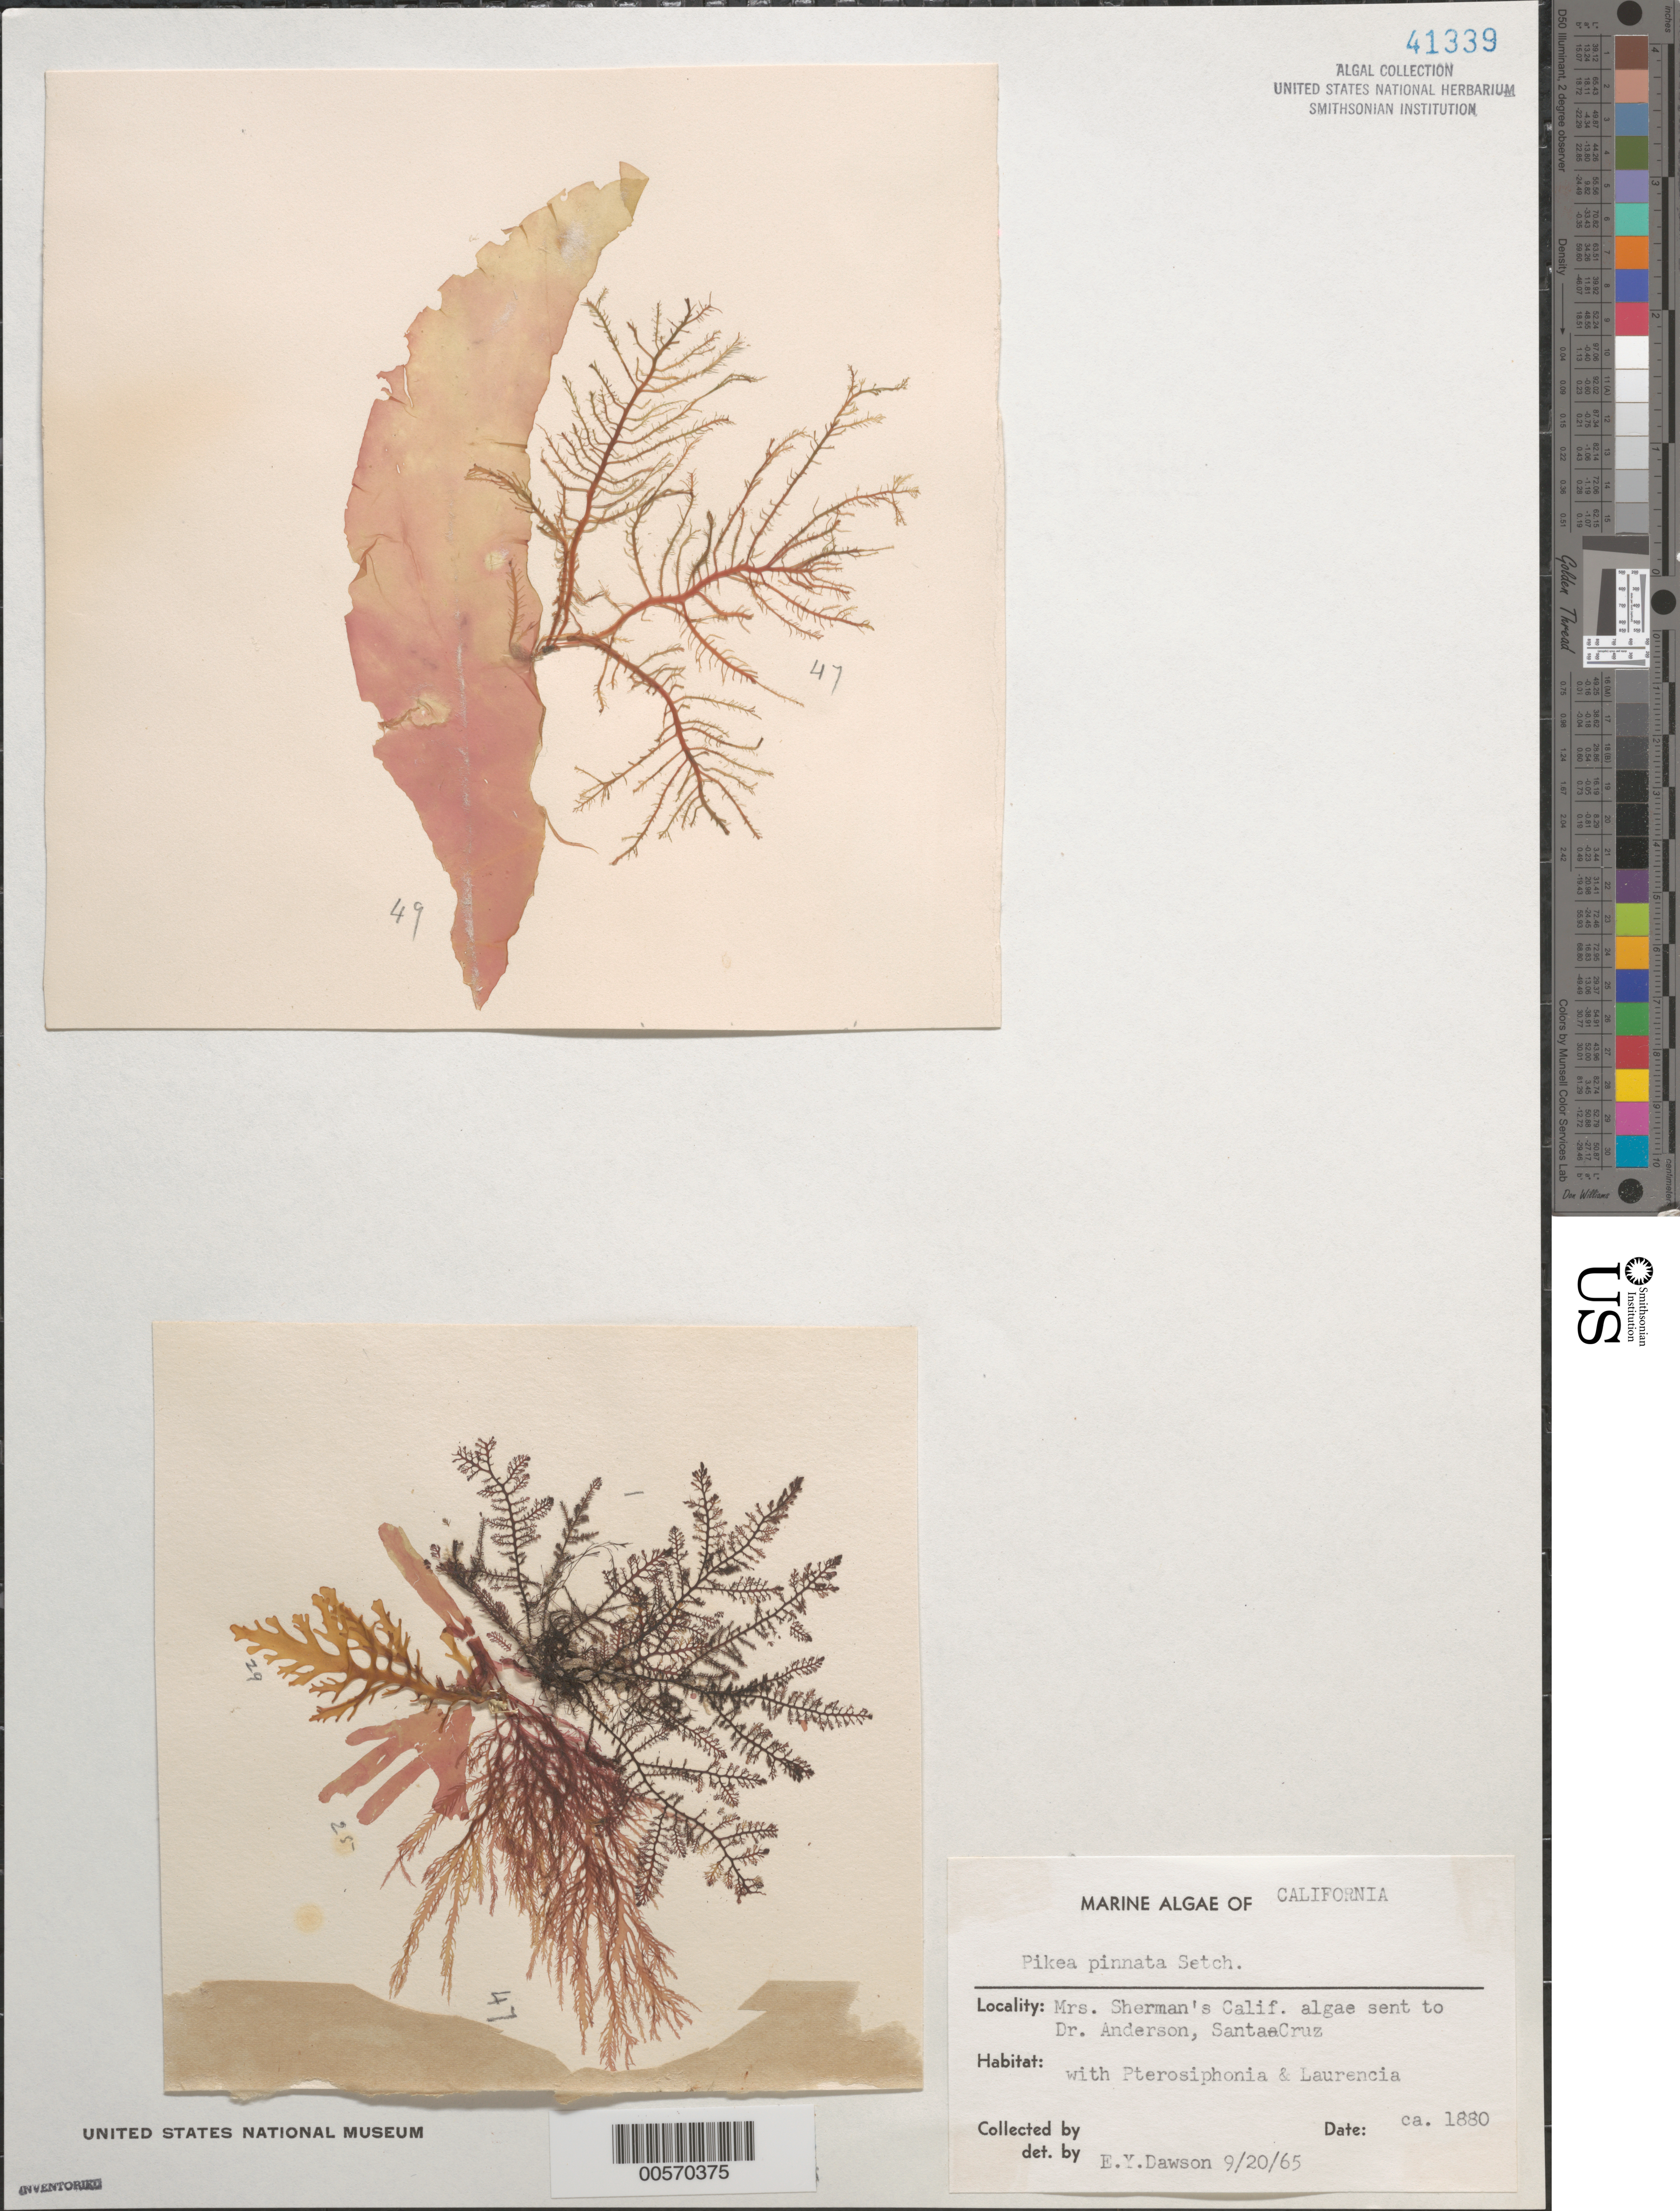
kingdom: Plantae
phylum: Rhodophyta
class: Florideophyceae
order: Gigartinales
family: Dumontiaceae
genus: Pikea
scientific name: Pikea pinnata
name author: Setch. in Collins et al.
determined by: Dawson, E. Y.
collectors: M. Sherman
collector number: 47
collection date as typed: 1880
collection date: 1880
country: United States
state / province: California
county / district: San Diego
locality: False Bay, San Diego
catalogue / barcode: US 41339